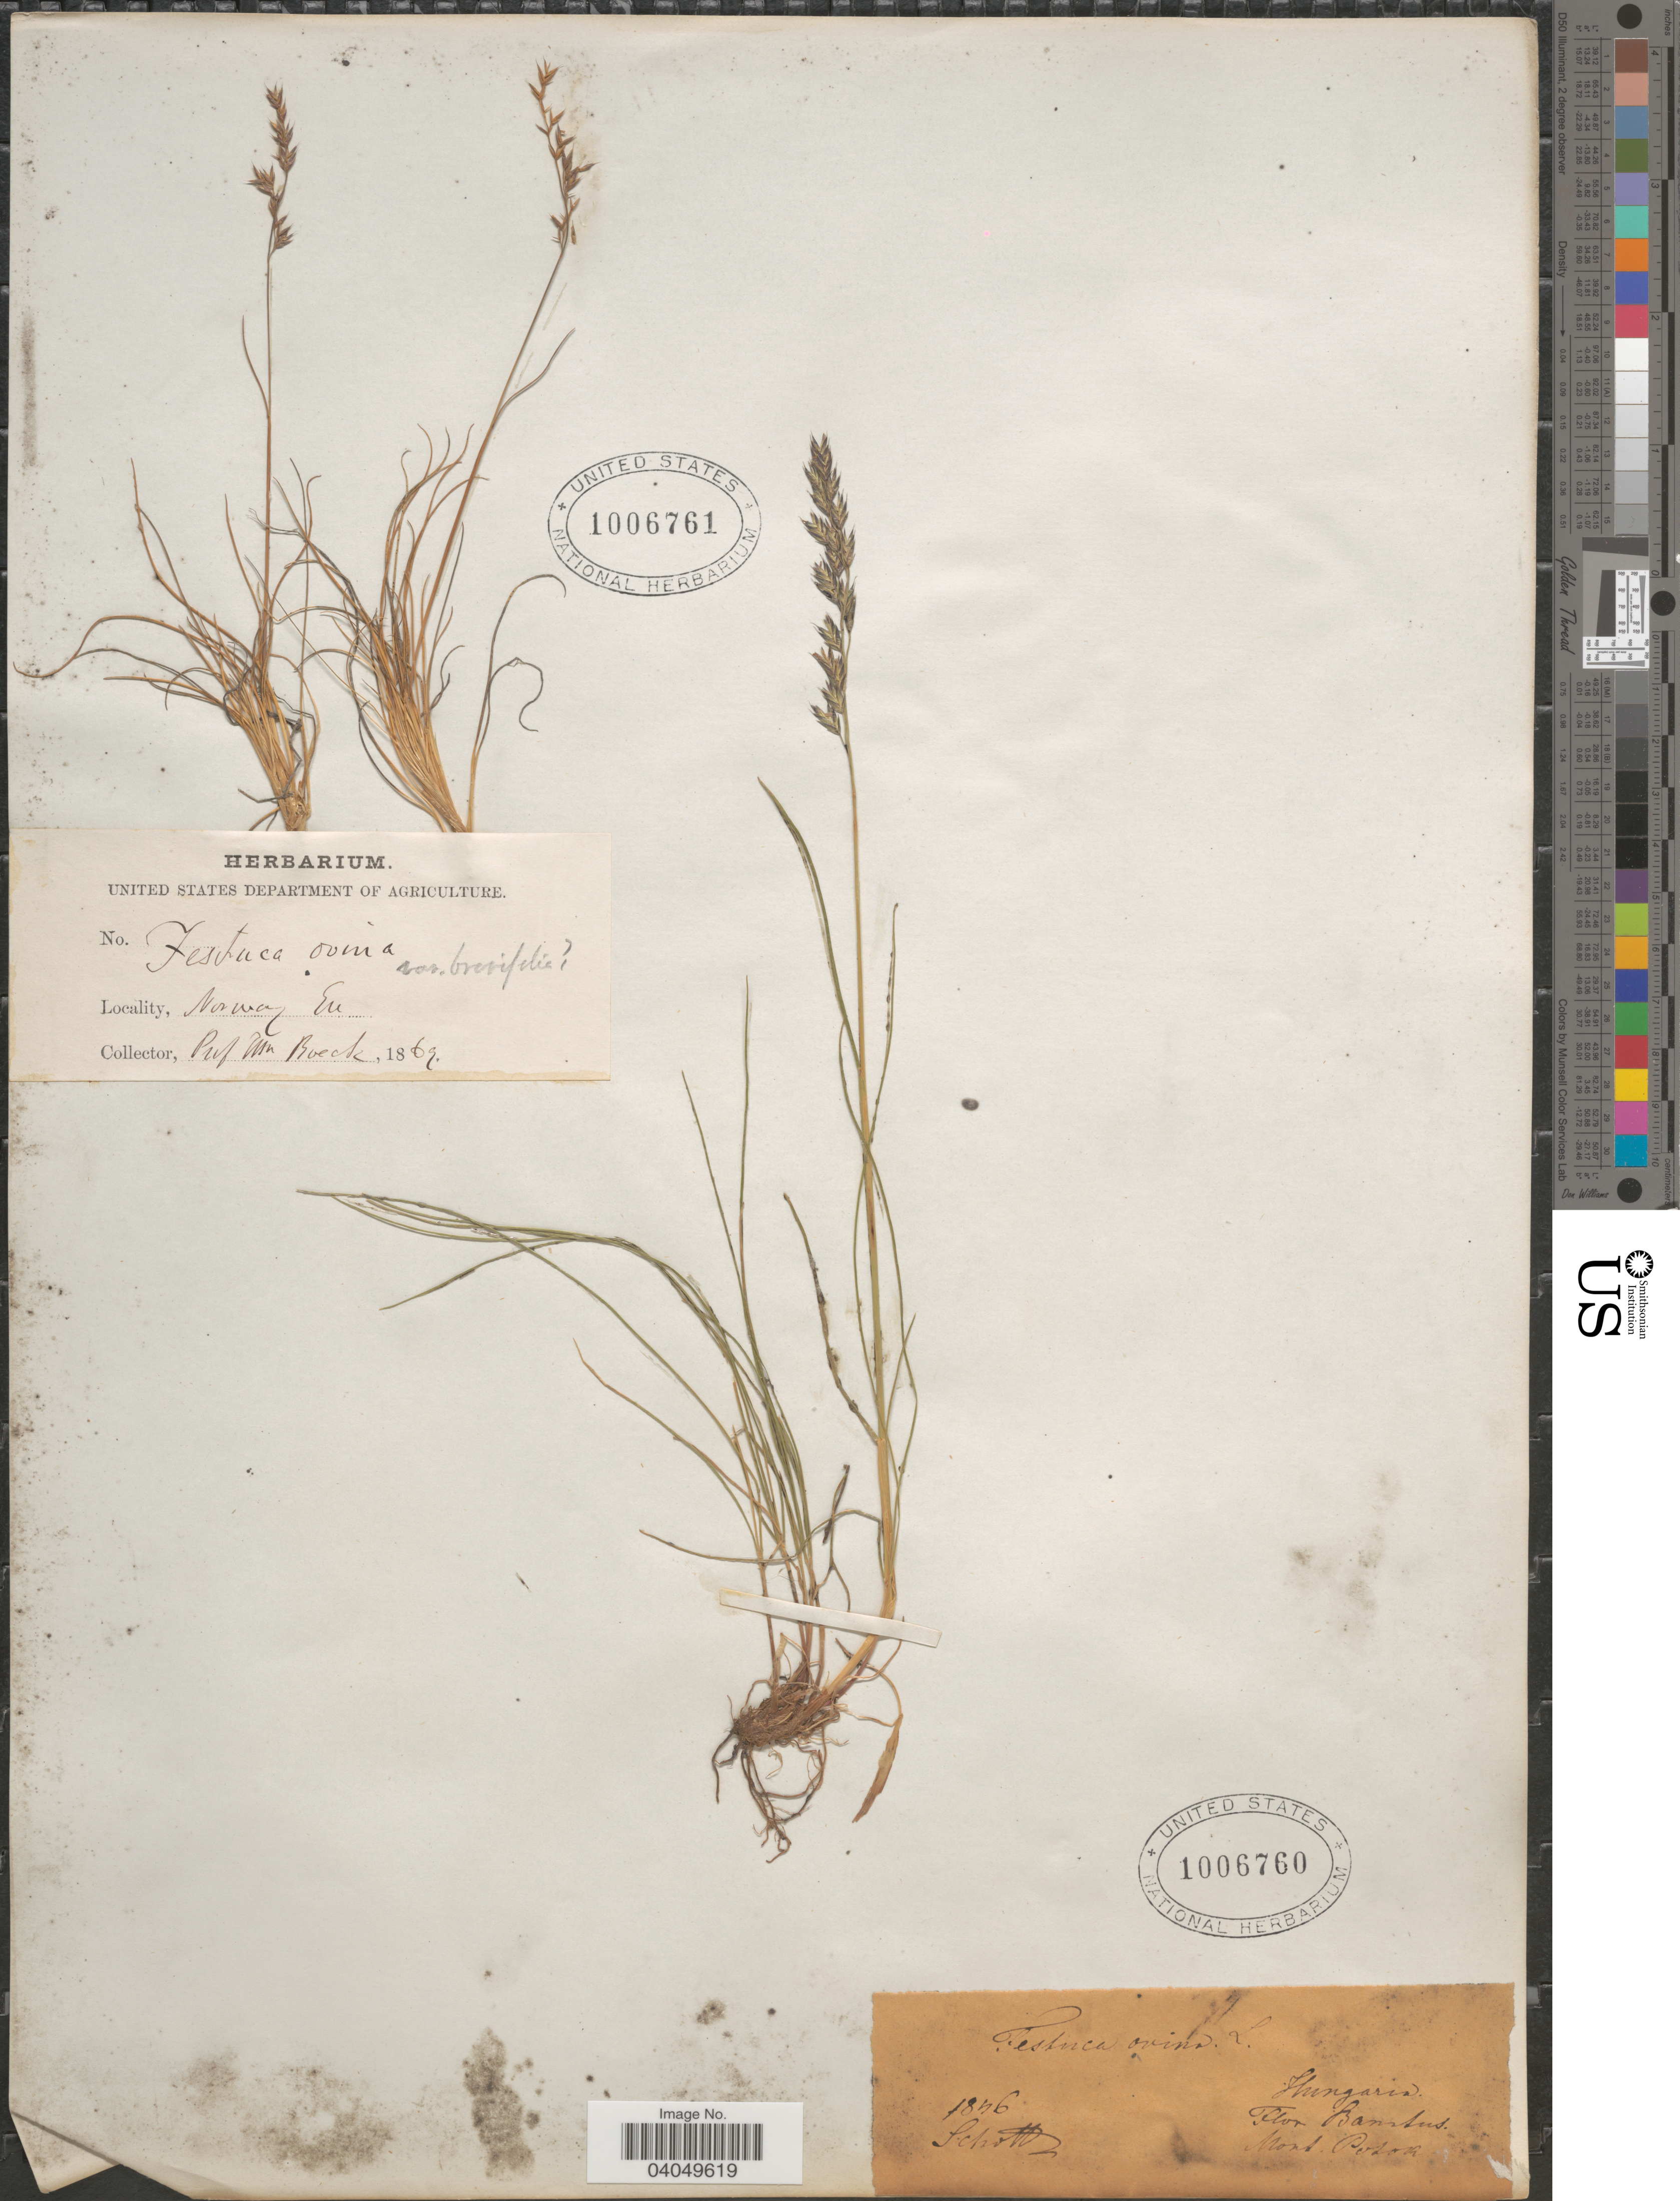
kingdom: Plantae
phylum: Tracheophyta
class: Liliopsida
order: Poales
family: Poaceae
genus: Festuca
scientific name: Festuca ovina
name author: L.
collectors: P. Boeck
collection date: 1869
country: Norway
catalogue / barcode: US 1006761-2